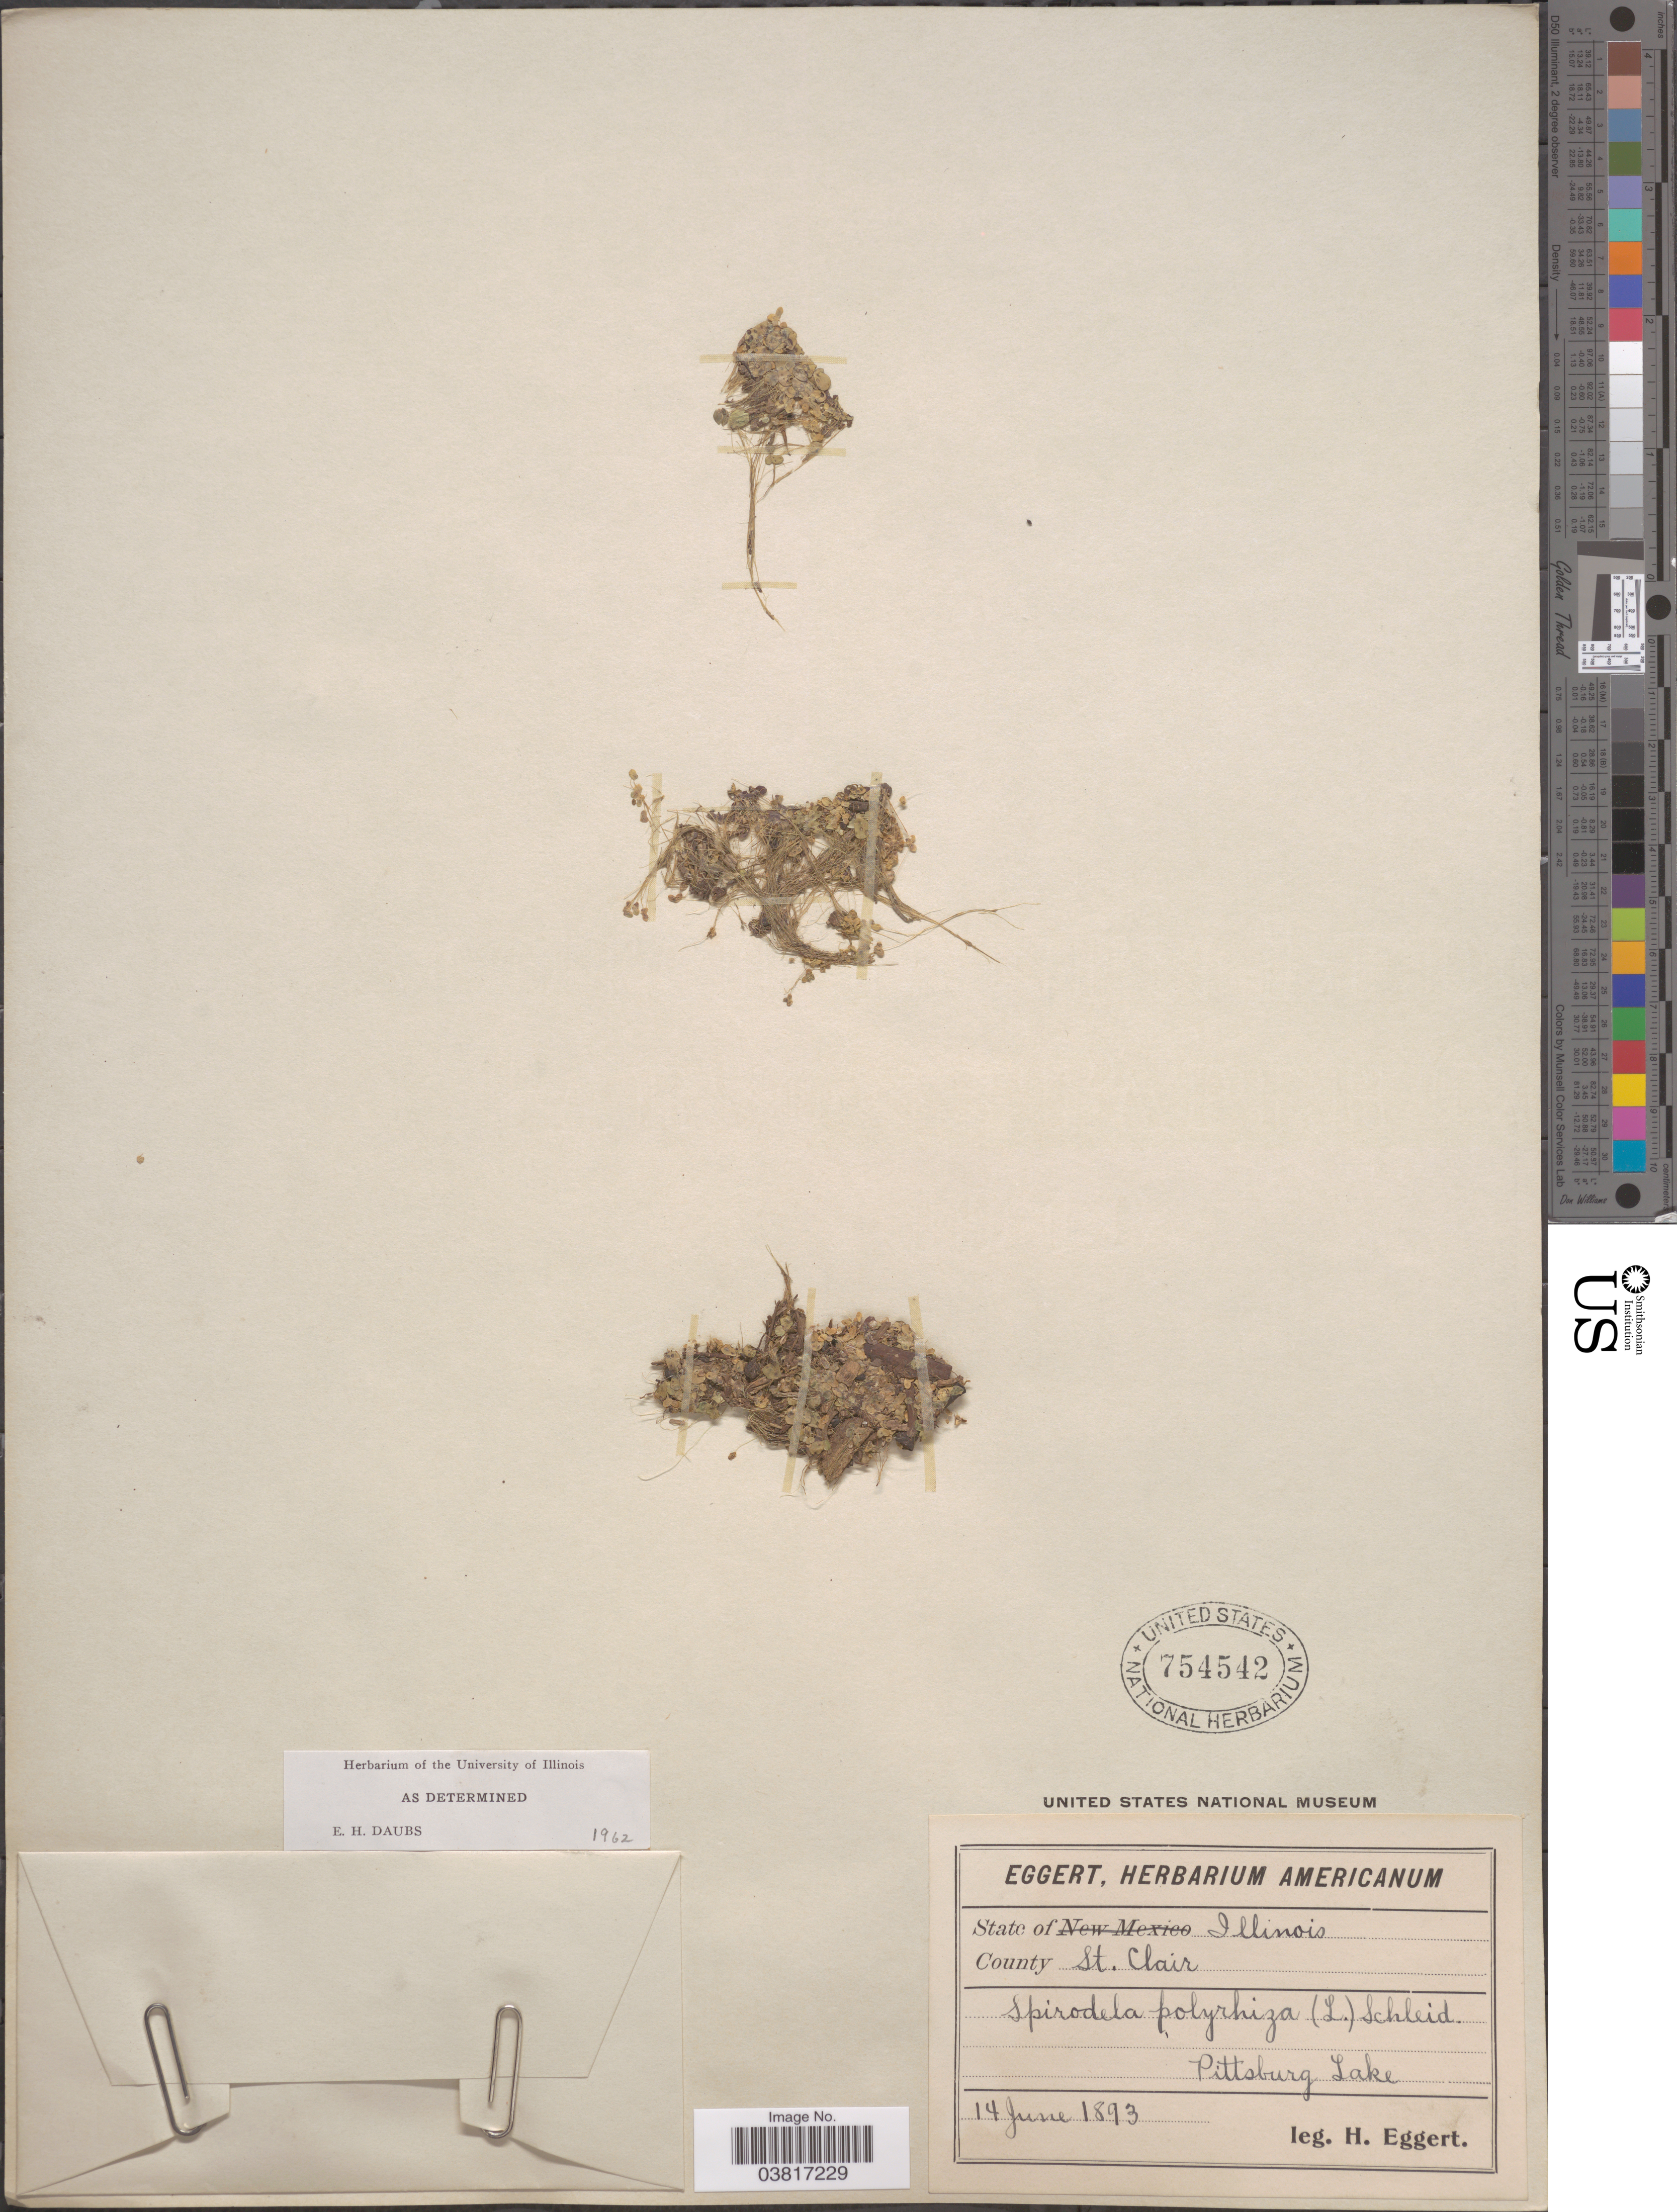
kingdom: Plantae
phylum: Tracheophyta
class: Liliopsida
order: Alismatales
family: Araceae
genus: Spirodela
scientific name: Spirodela polyrrhiza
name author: (L.) Schleid.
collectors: H. Eggert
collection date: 1893-06-14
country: United States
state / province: Illinois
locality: County St. Clair. Pittsburg Lake.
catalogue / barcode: US 754542